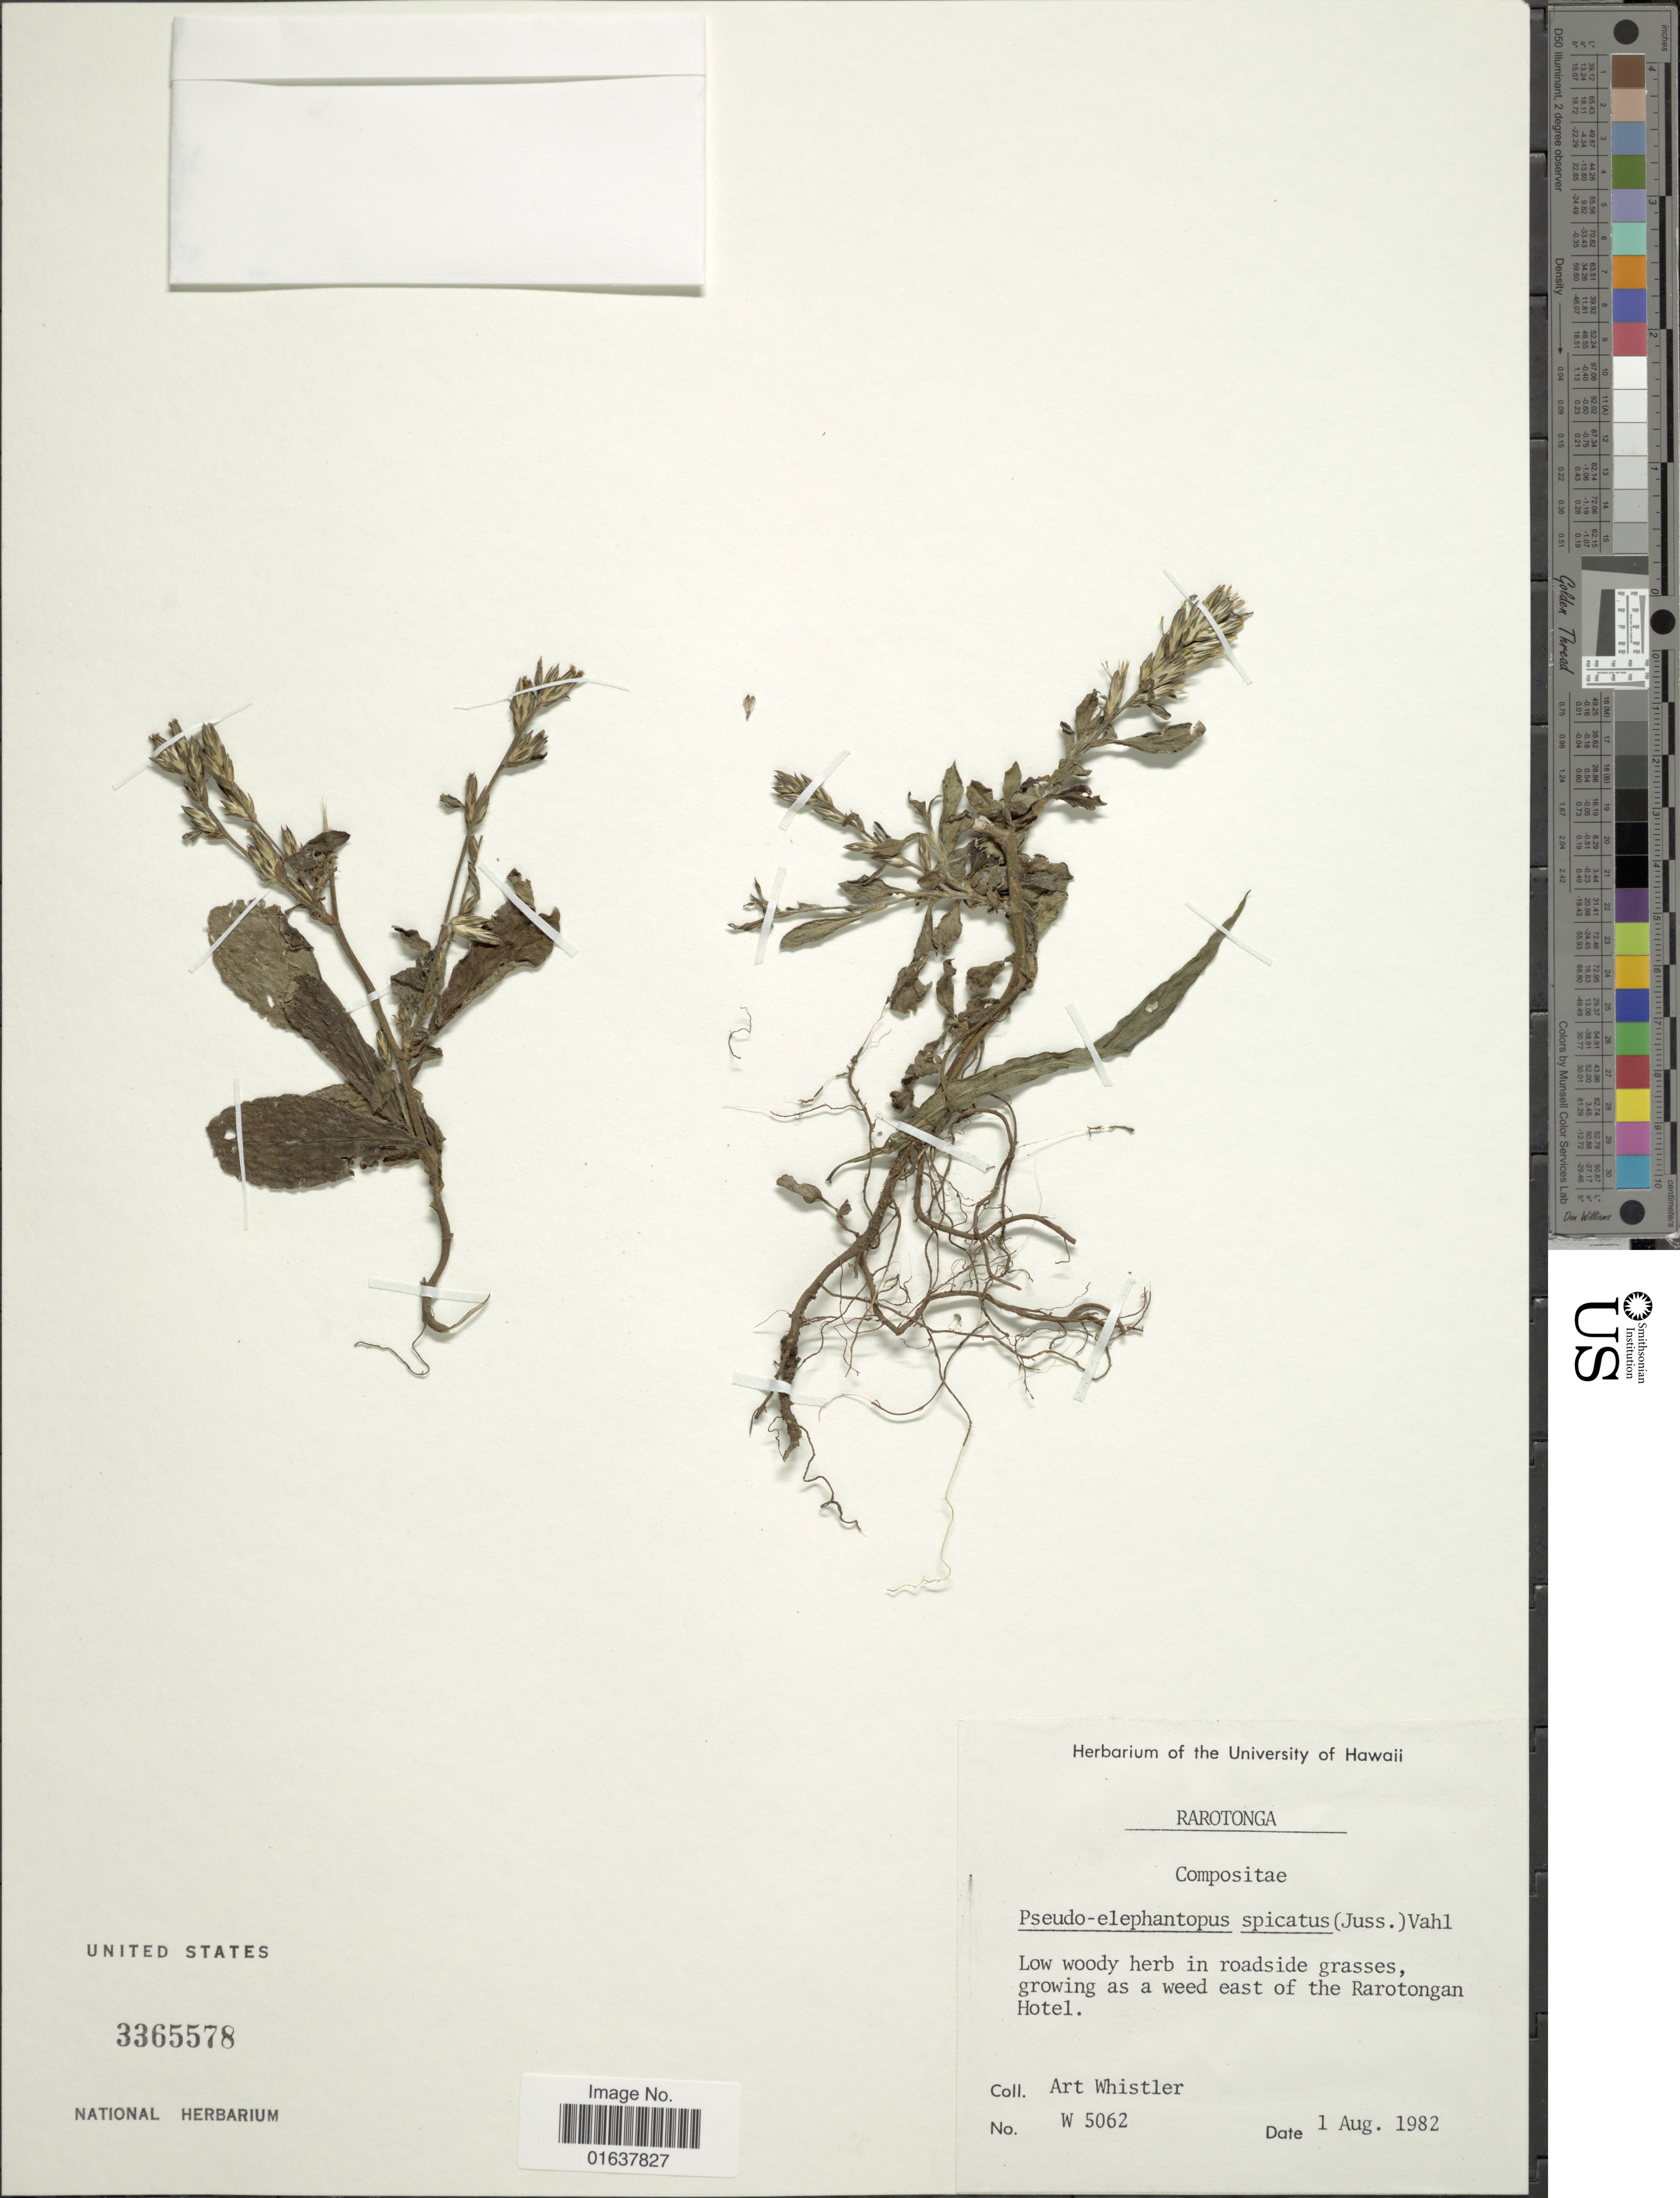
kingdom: Plantae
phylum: Tracheophyta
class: Magnoliopsida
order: Asterales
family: Asteraceae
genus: Pseudelephantopus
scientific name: Pseudelephantopus spicatus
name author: (Juss. ex Aubl.) C.F. Baker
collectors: A. Whistler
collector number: W 5062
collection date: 1982-08-01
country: Cook Islands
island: Rarotonga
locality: Rarotonga. Growing as a weed east of the Rarotonga Hotel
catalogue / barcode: US 3365578